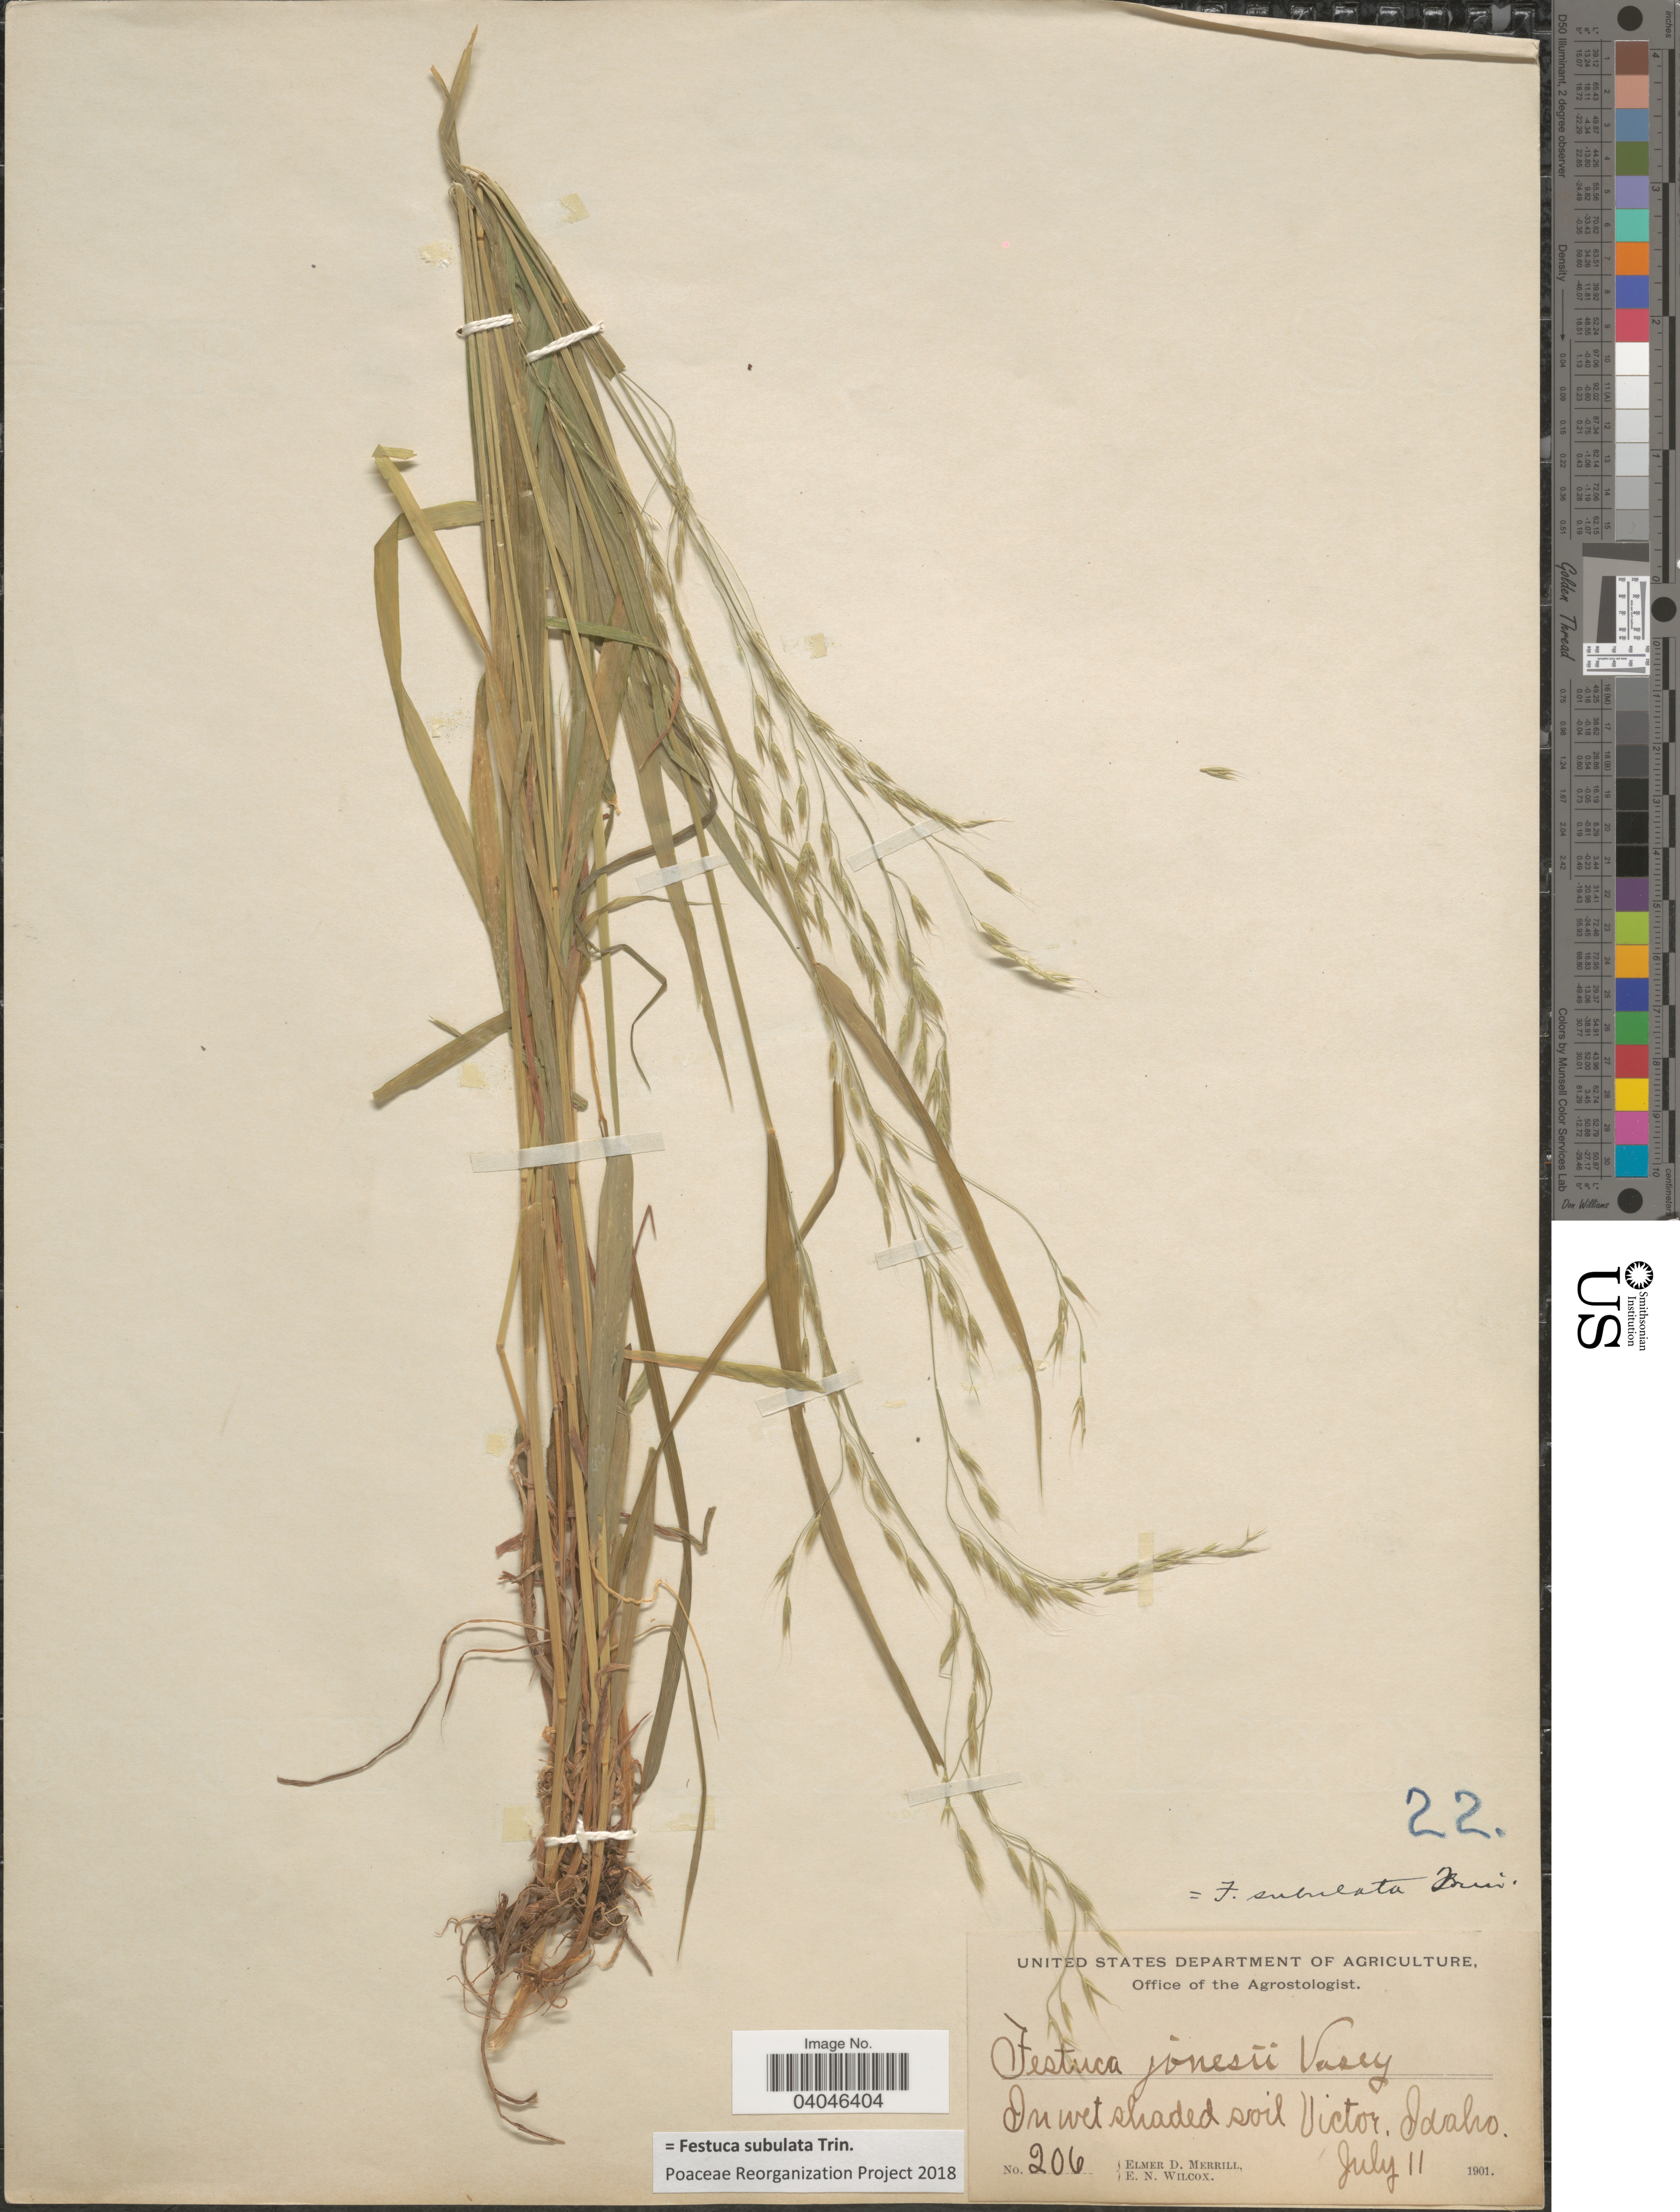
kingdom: Plantae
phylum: Tracheophyta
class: Liliopsida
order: Poales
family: Poaceae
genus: Festuca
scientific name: Festuca subulata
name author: Trin.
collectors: E. D. Merrill & E. Wilcox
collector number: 206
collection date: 1901-07-11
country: United States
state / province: Idaho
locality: Victor.